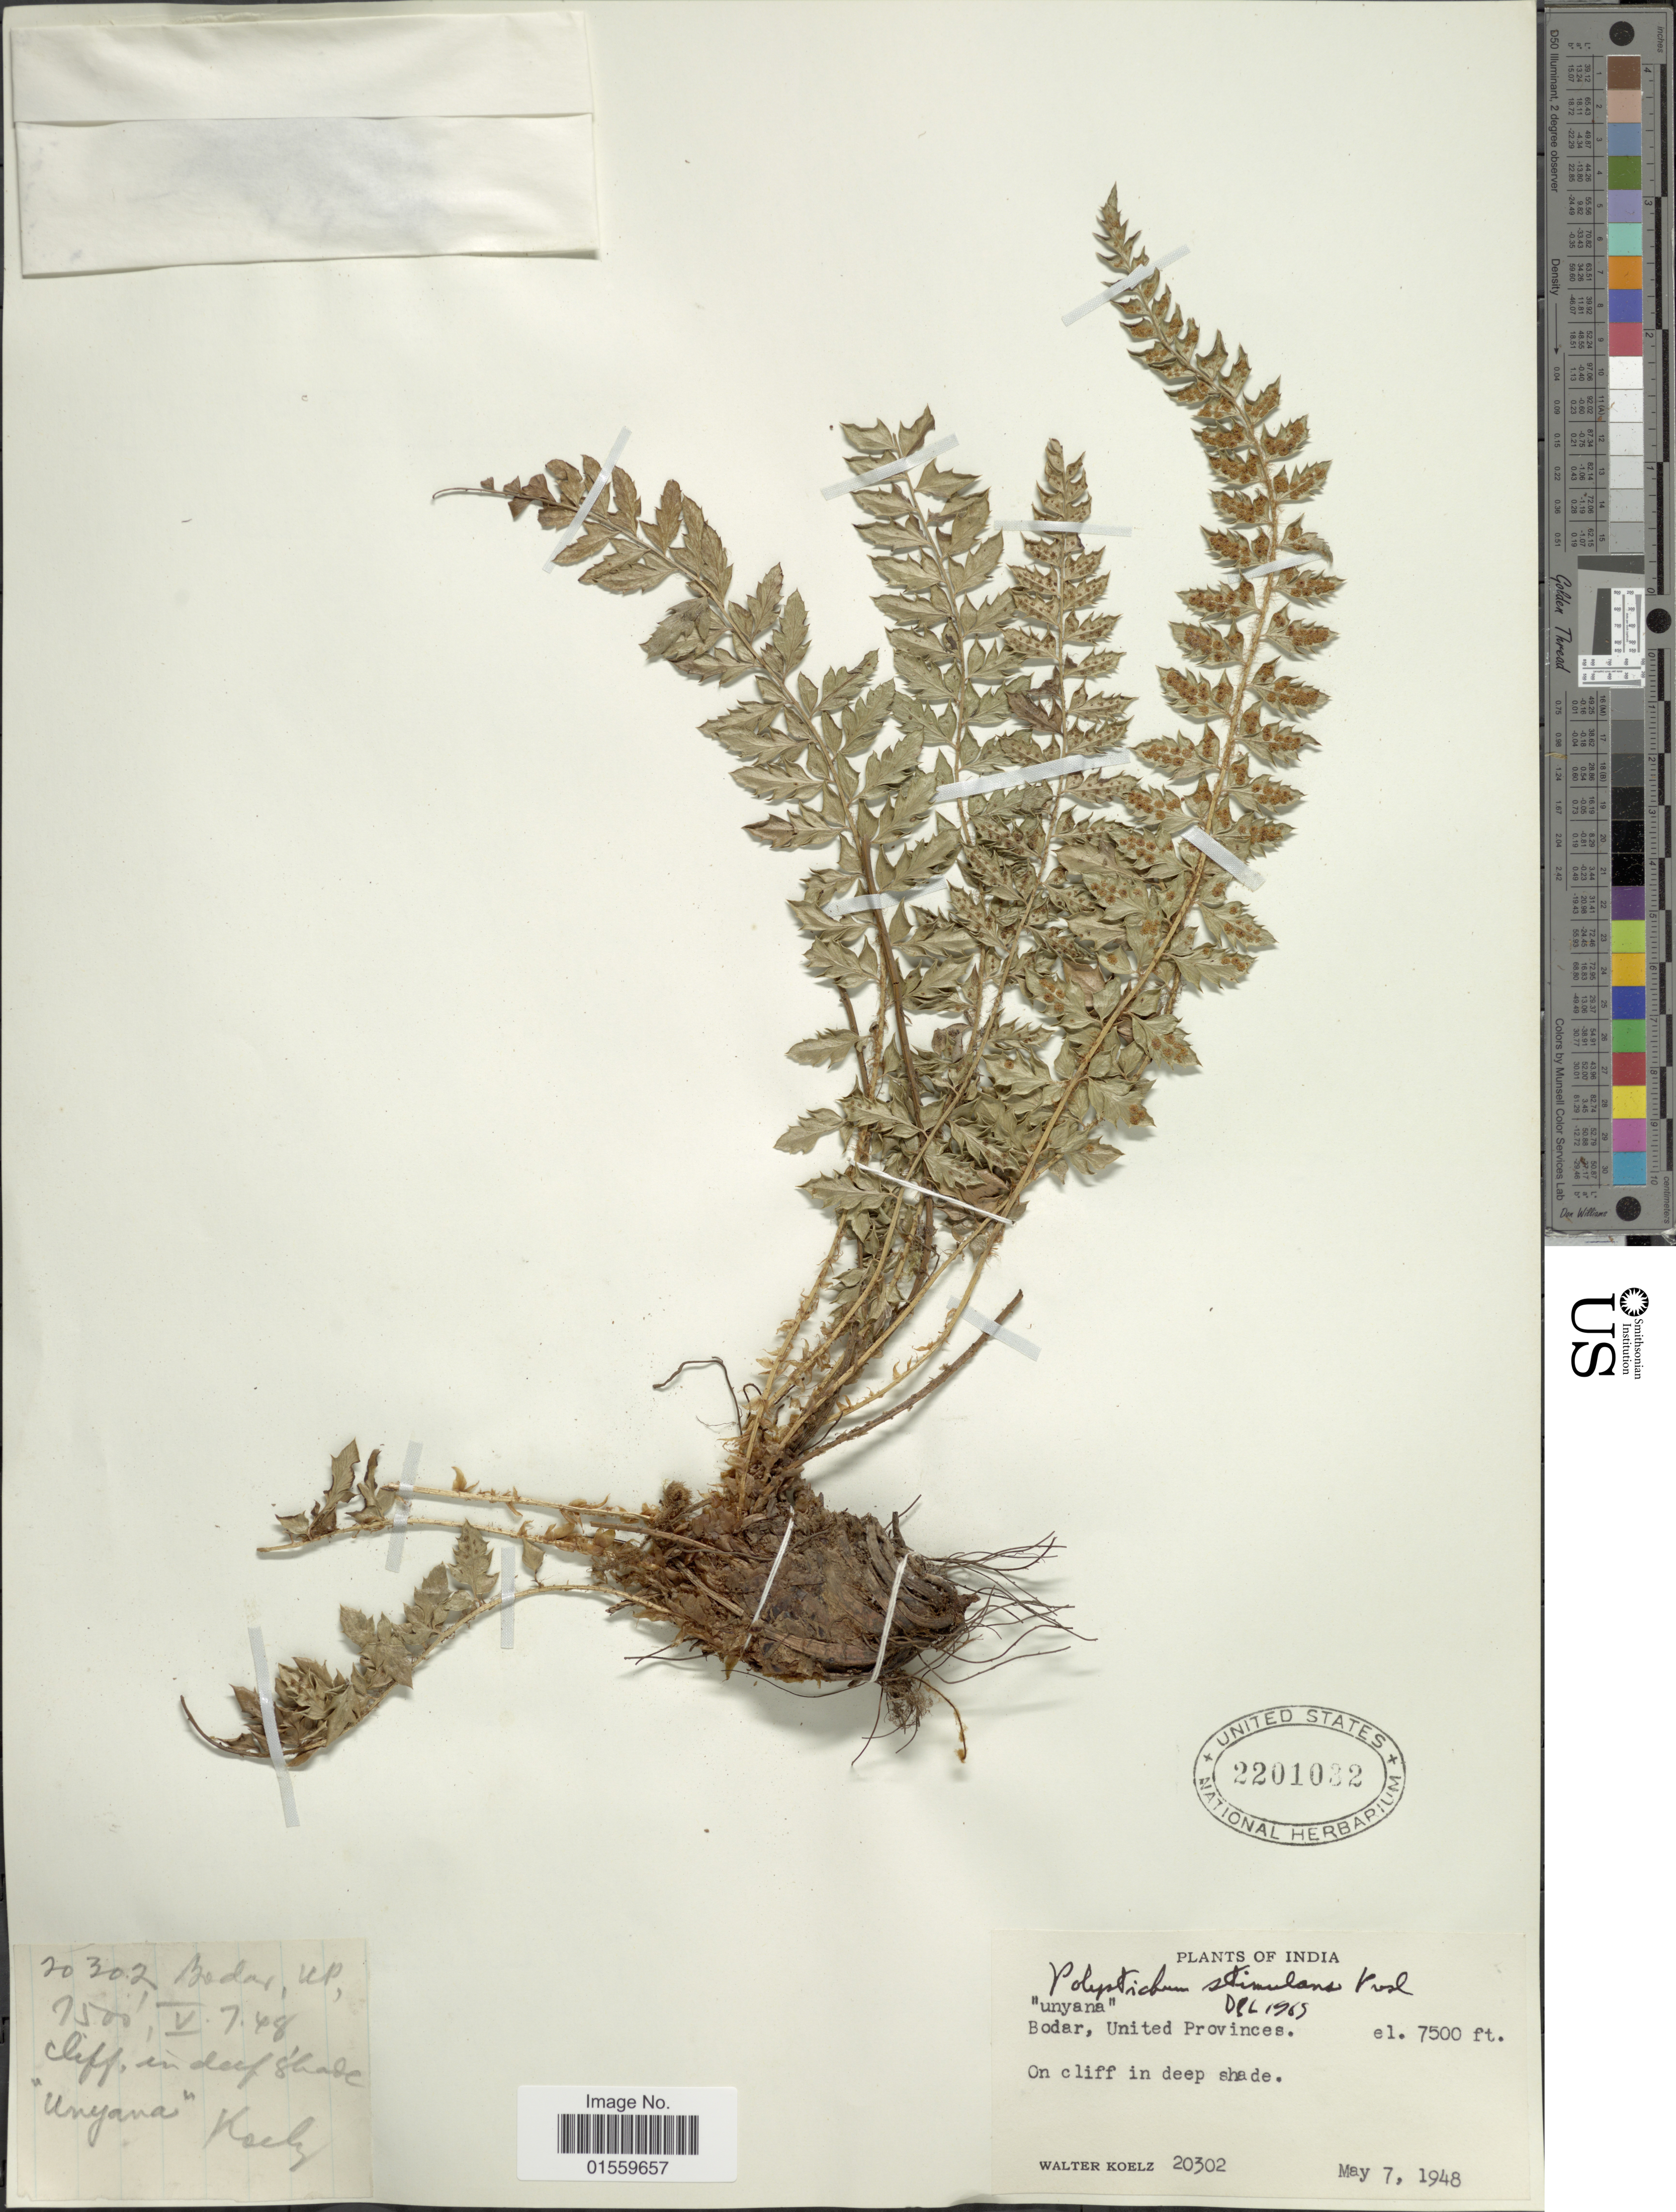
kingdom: Plantae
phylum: Tracheophyta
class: Polypodiopsida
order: Polypodiales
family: Dryopteridaceae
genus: Polystichum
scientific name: Polystichum stimulans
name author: (Kunze ex Mett.) Bedd.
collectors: W. N. Koelz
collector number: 20302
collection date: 1948-05-07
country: India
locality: unyana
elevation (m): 2286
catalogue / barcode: US 2201032